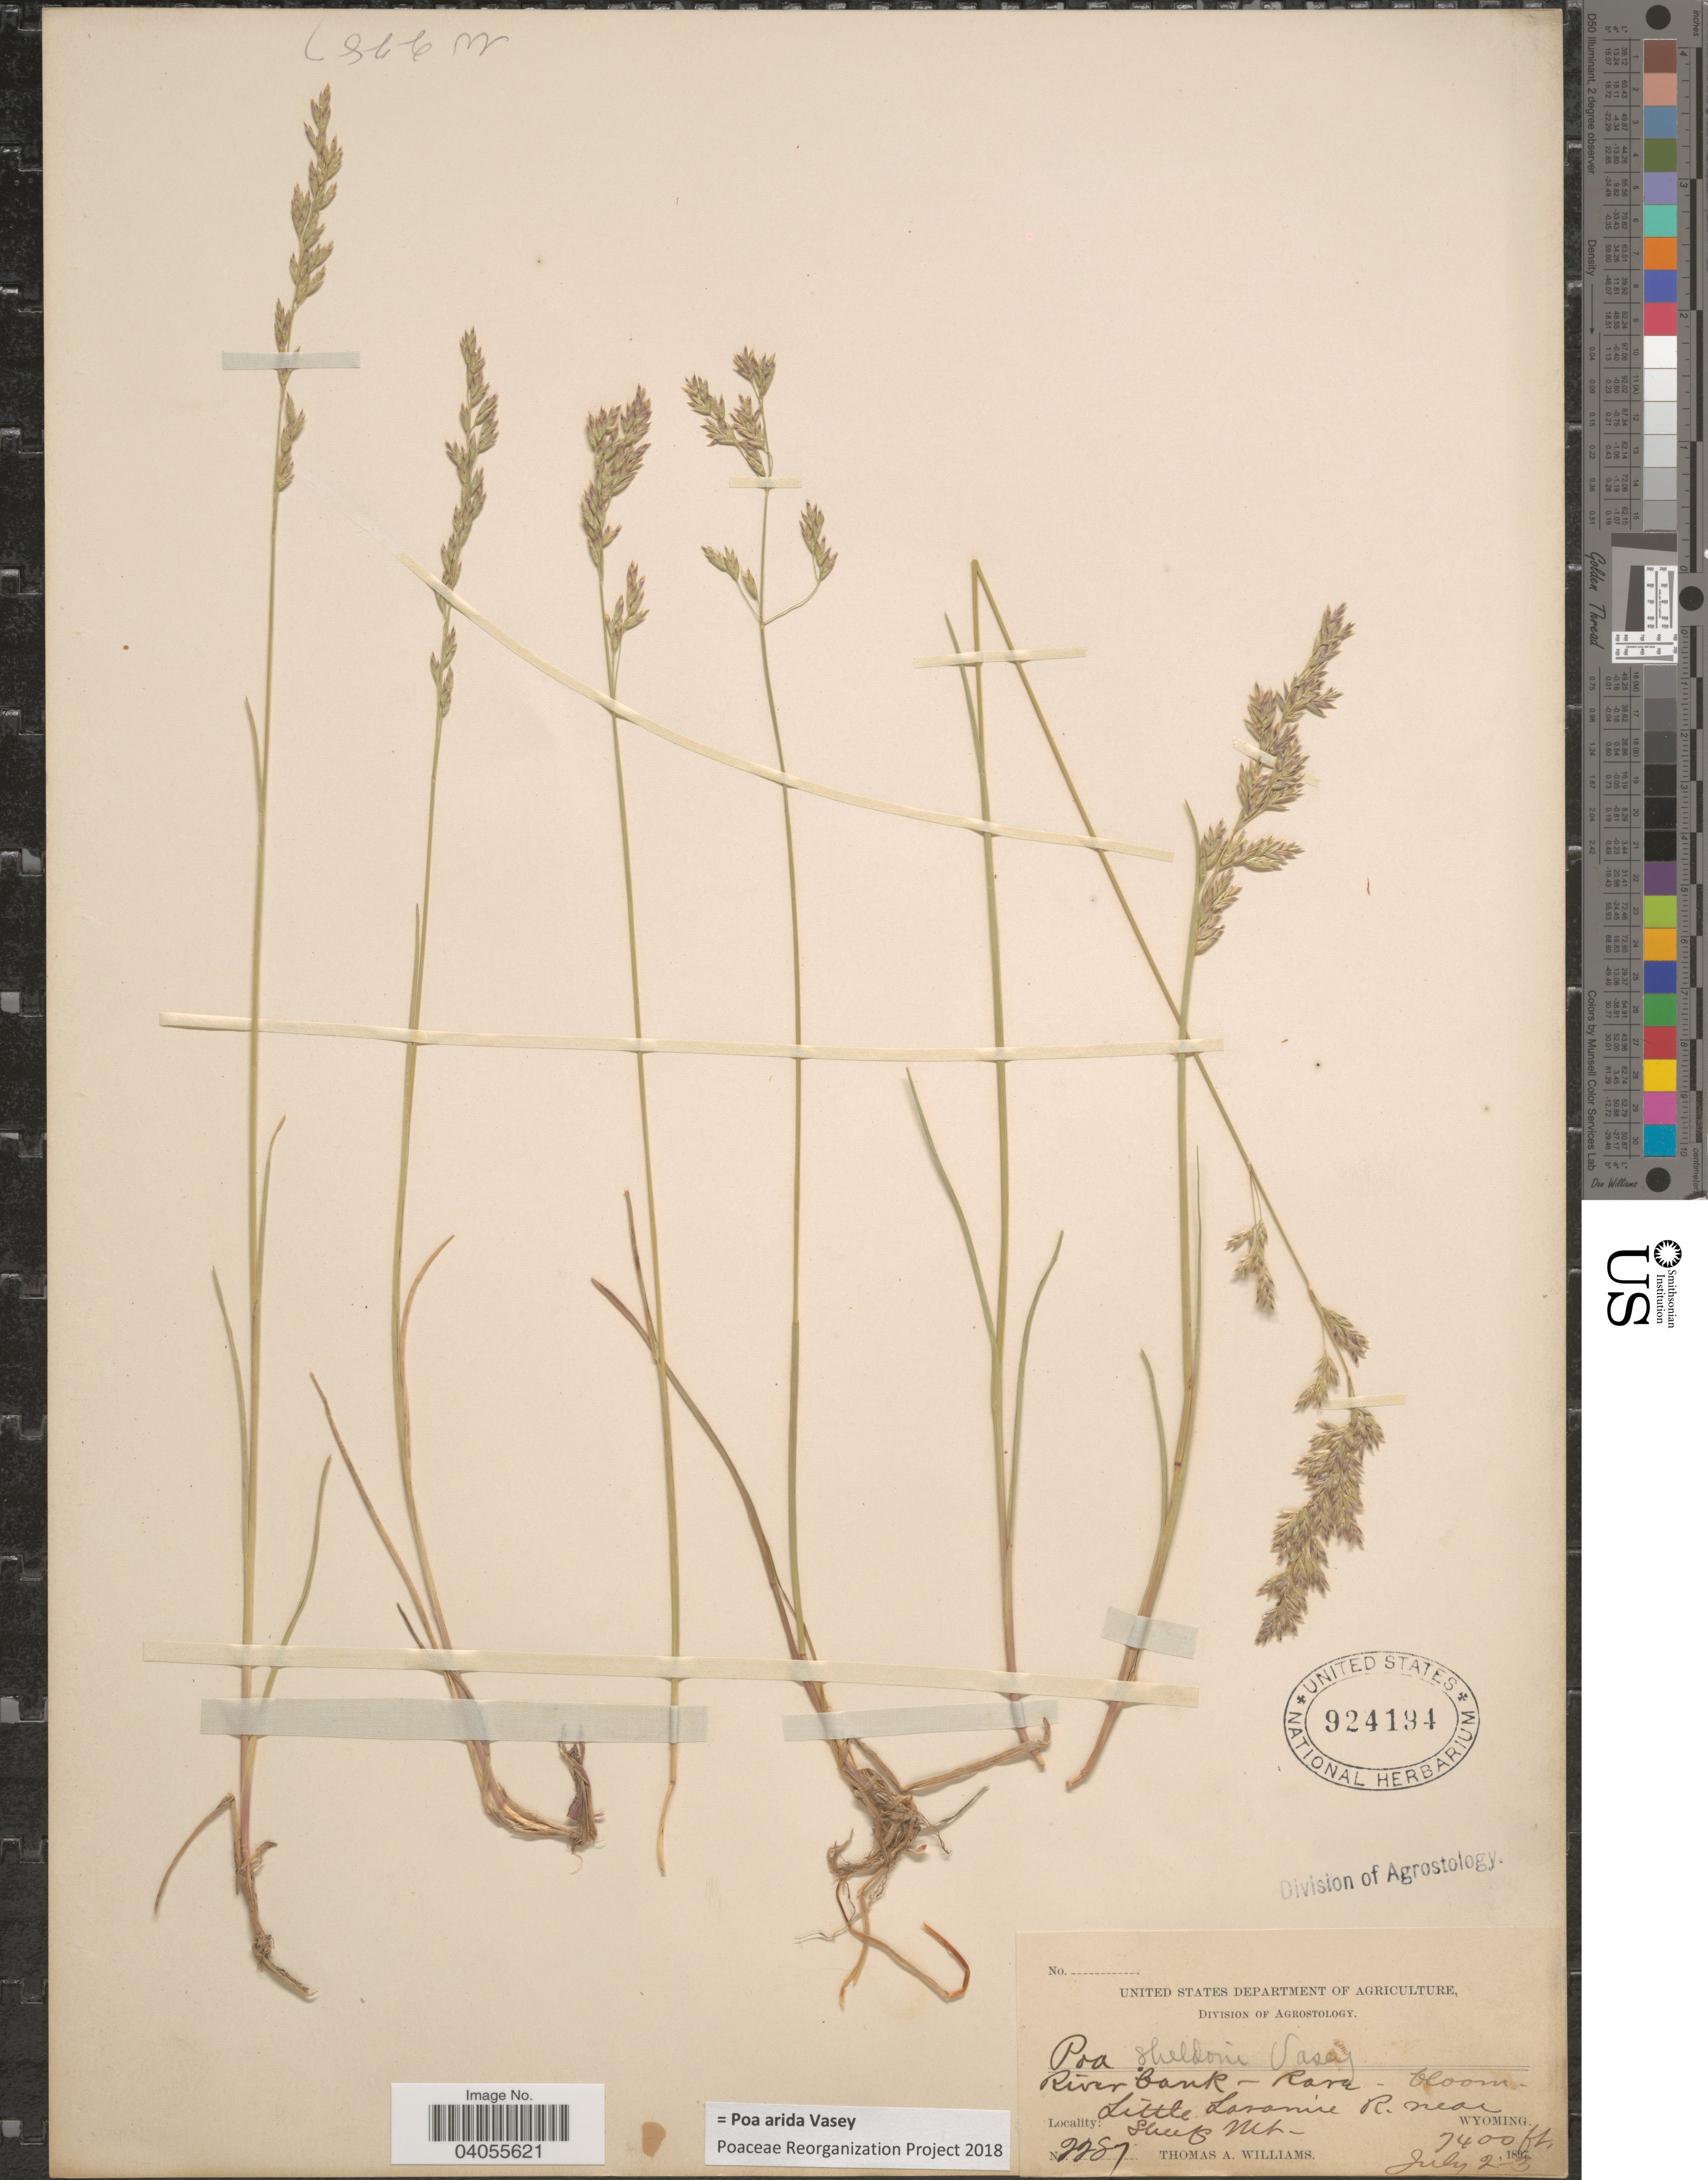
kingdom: Plantae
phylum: Tracheophyta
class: Liliopsida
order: Poales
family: Poaceae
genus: Poa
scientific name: Poa arida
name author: Vasey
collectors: T. A. Williams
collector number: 2287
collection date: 1897-07-02/1897-07-03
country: United States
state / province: Wyoming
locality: Little Laramie R. near Sheep Mts.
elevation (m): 2256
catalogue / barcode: US 924194